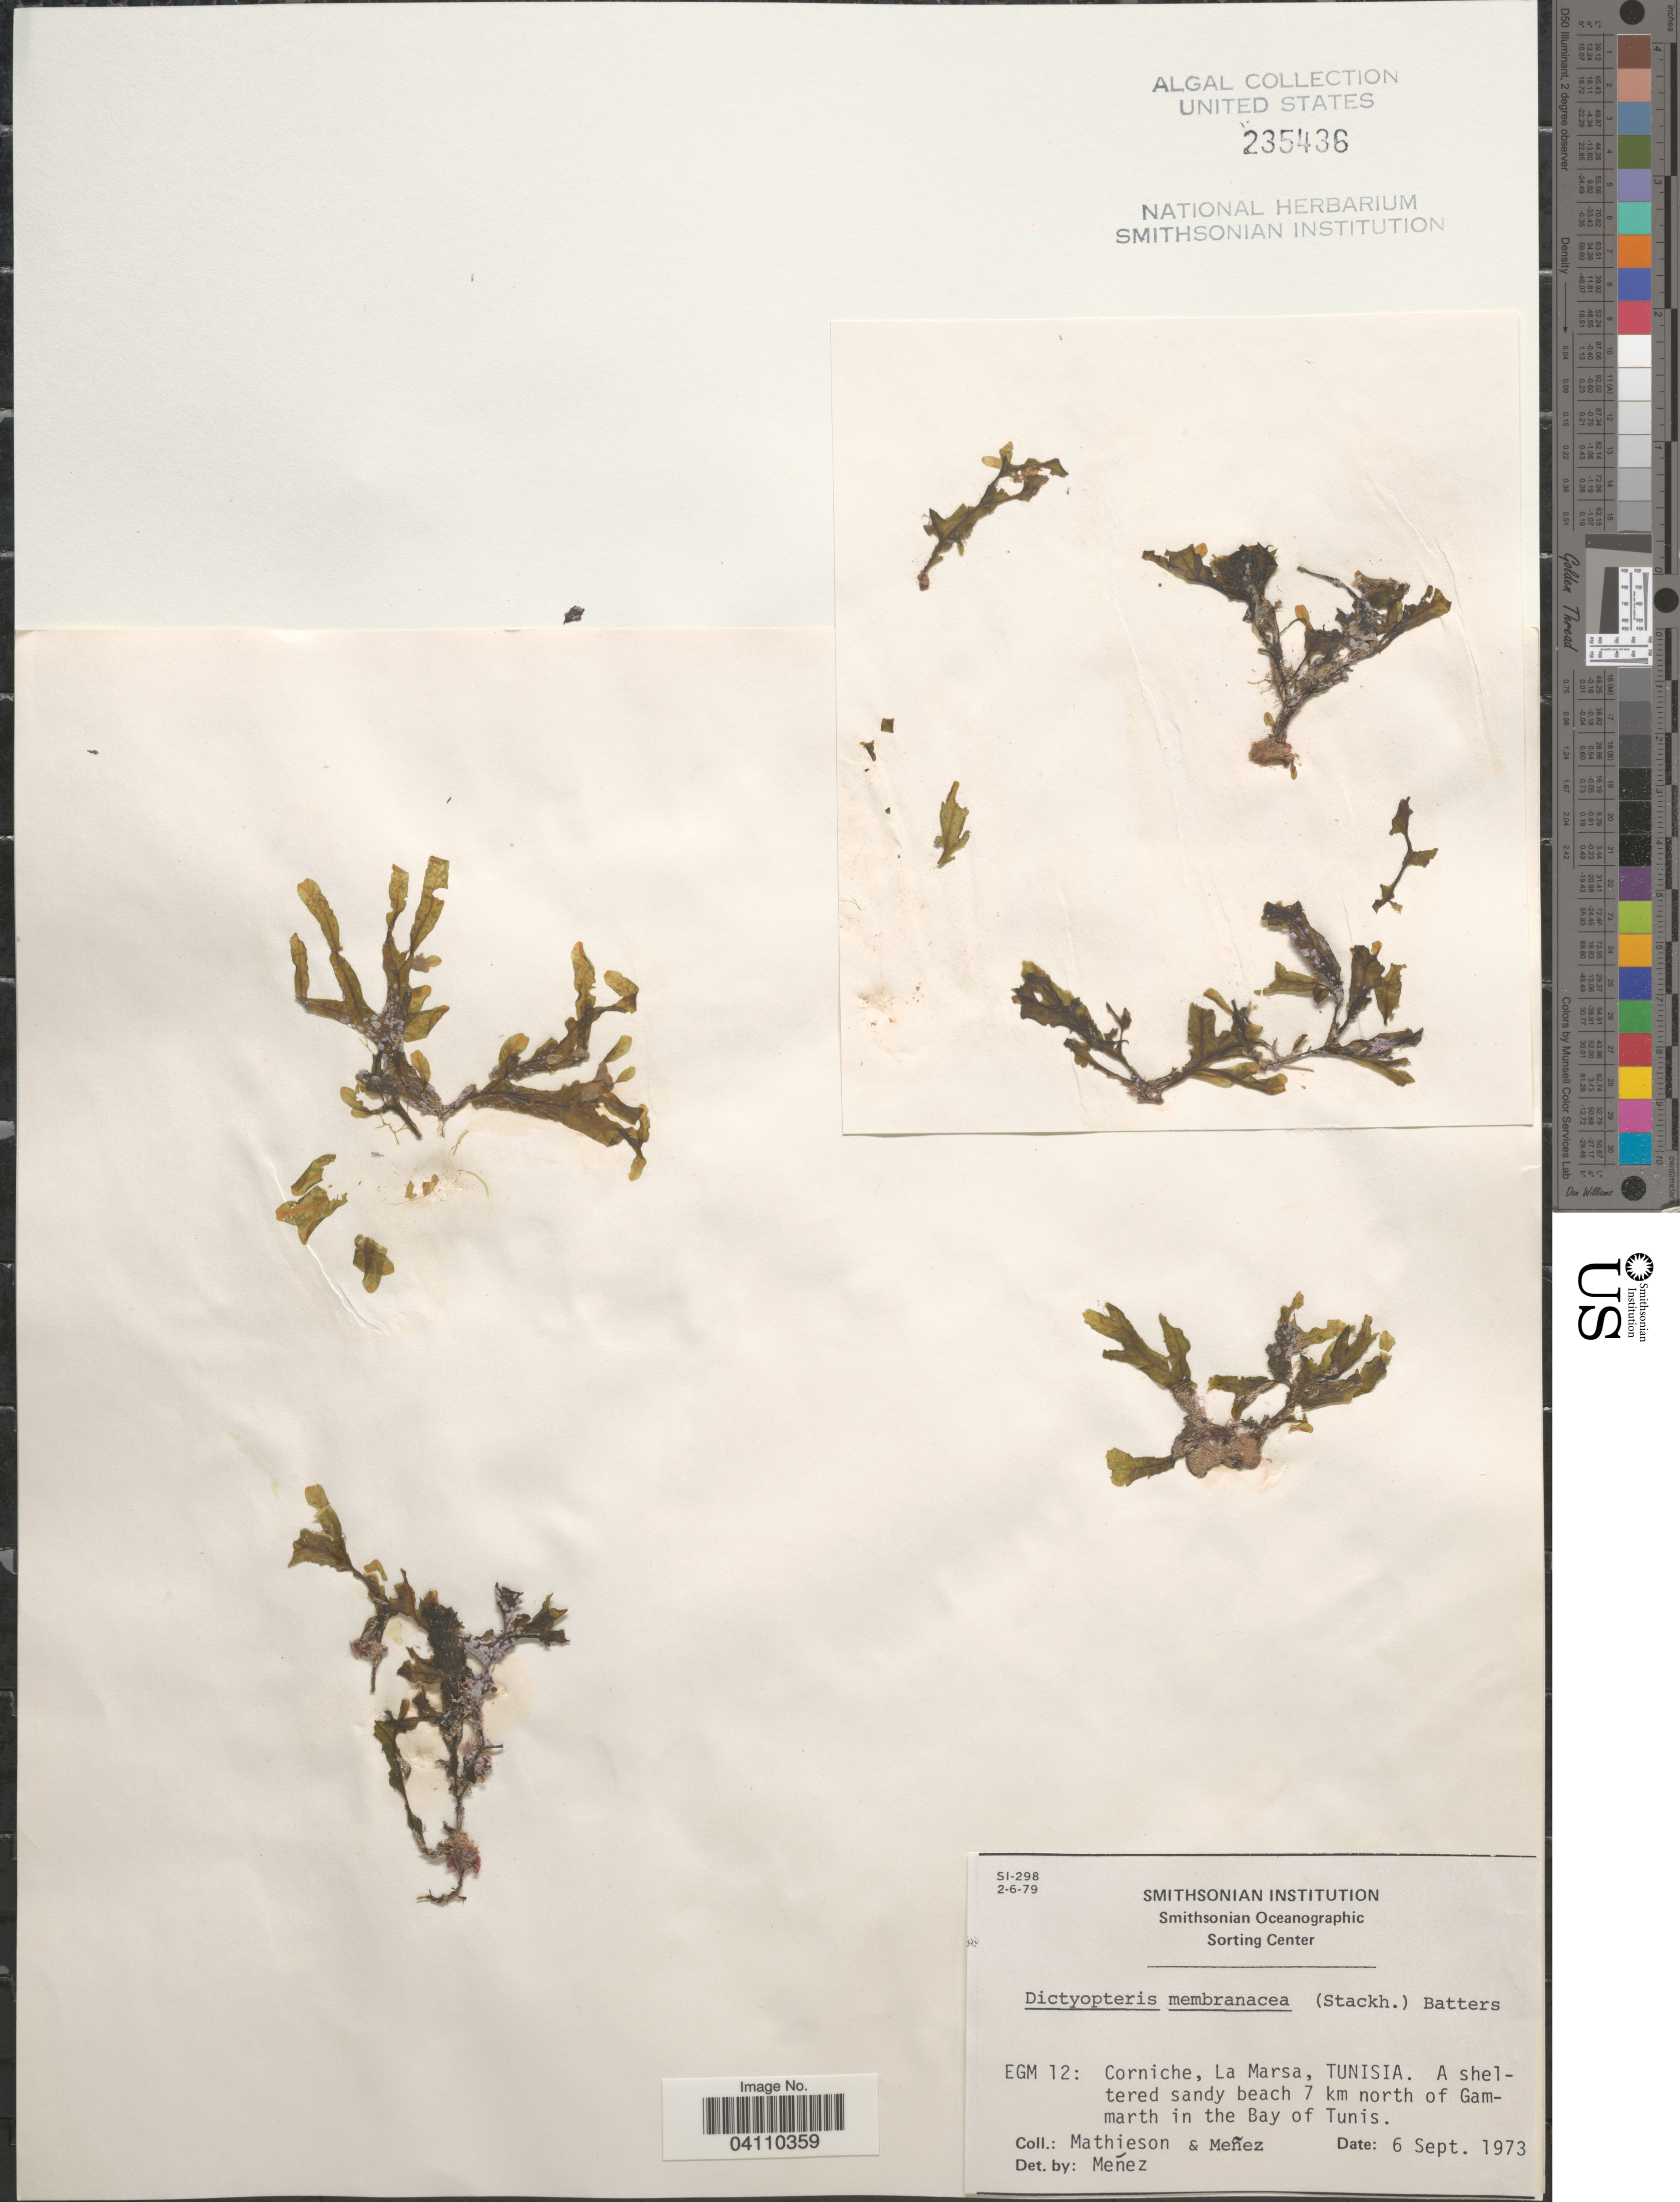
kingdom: Chromista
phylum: Ochrophyta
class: Phaeophyceae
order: Dictyotales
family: Dictyotaceae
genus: Dictyopteris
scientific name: Dictyopteris polypodioides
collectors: Mathieson & Menez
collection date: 1973-09-06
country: Tunisia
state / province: Tunis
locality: EGM 12: Corniche, La Marsa. Beach 7 km north of Gammarth in the Bay of Tunis.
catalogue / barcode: US 235436